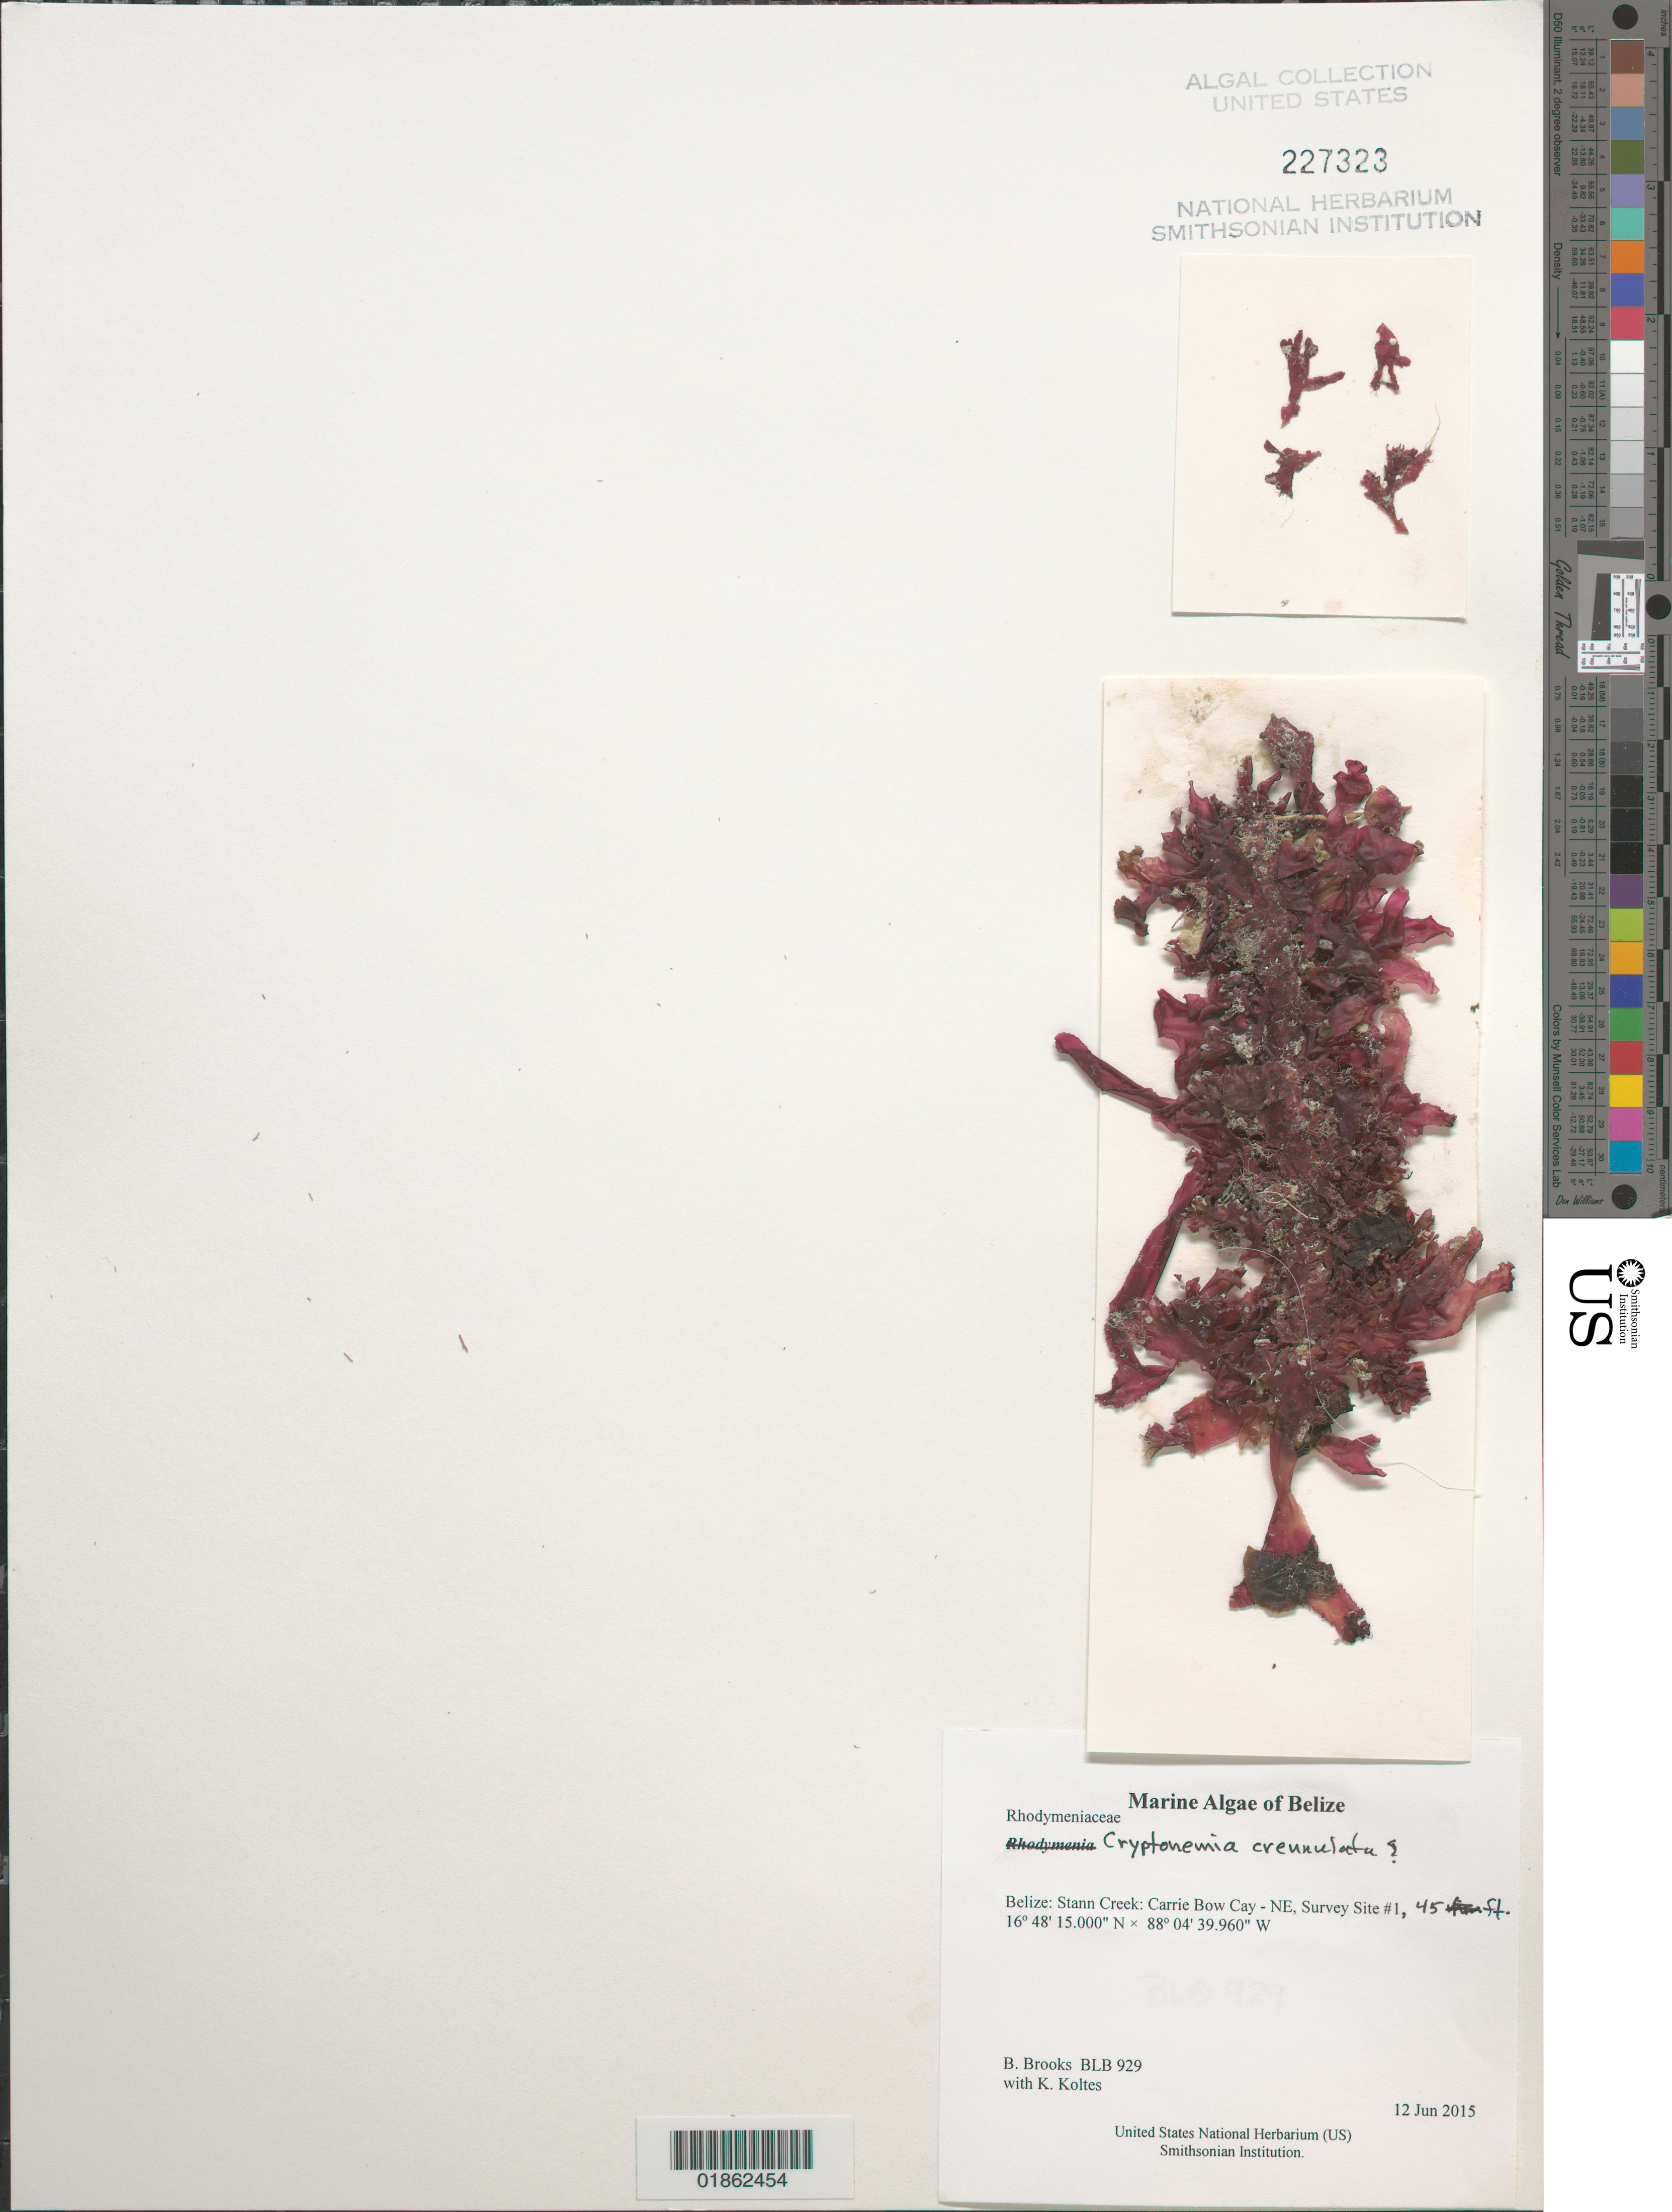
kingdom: Plantae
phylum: Rhodophyta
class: Florideophyceae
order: Rhodymeniales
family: Rhodymeniaceae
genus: Rhodymenia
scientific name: Rhodymenia sp.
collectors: B. Brooks & K. Koltes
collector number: BLB 929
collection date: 2015-06-12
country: Belize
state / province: Stann Creek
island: Carrie Bow Cay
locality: Carrie Bow Cay - NE, Survey Site #1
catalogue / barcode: US 227323